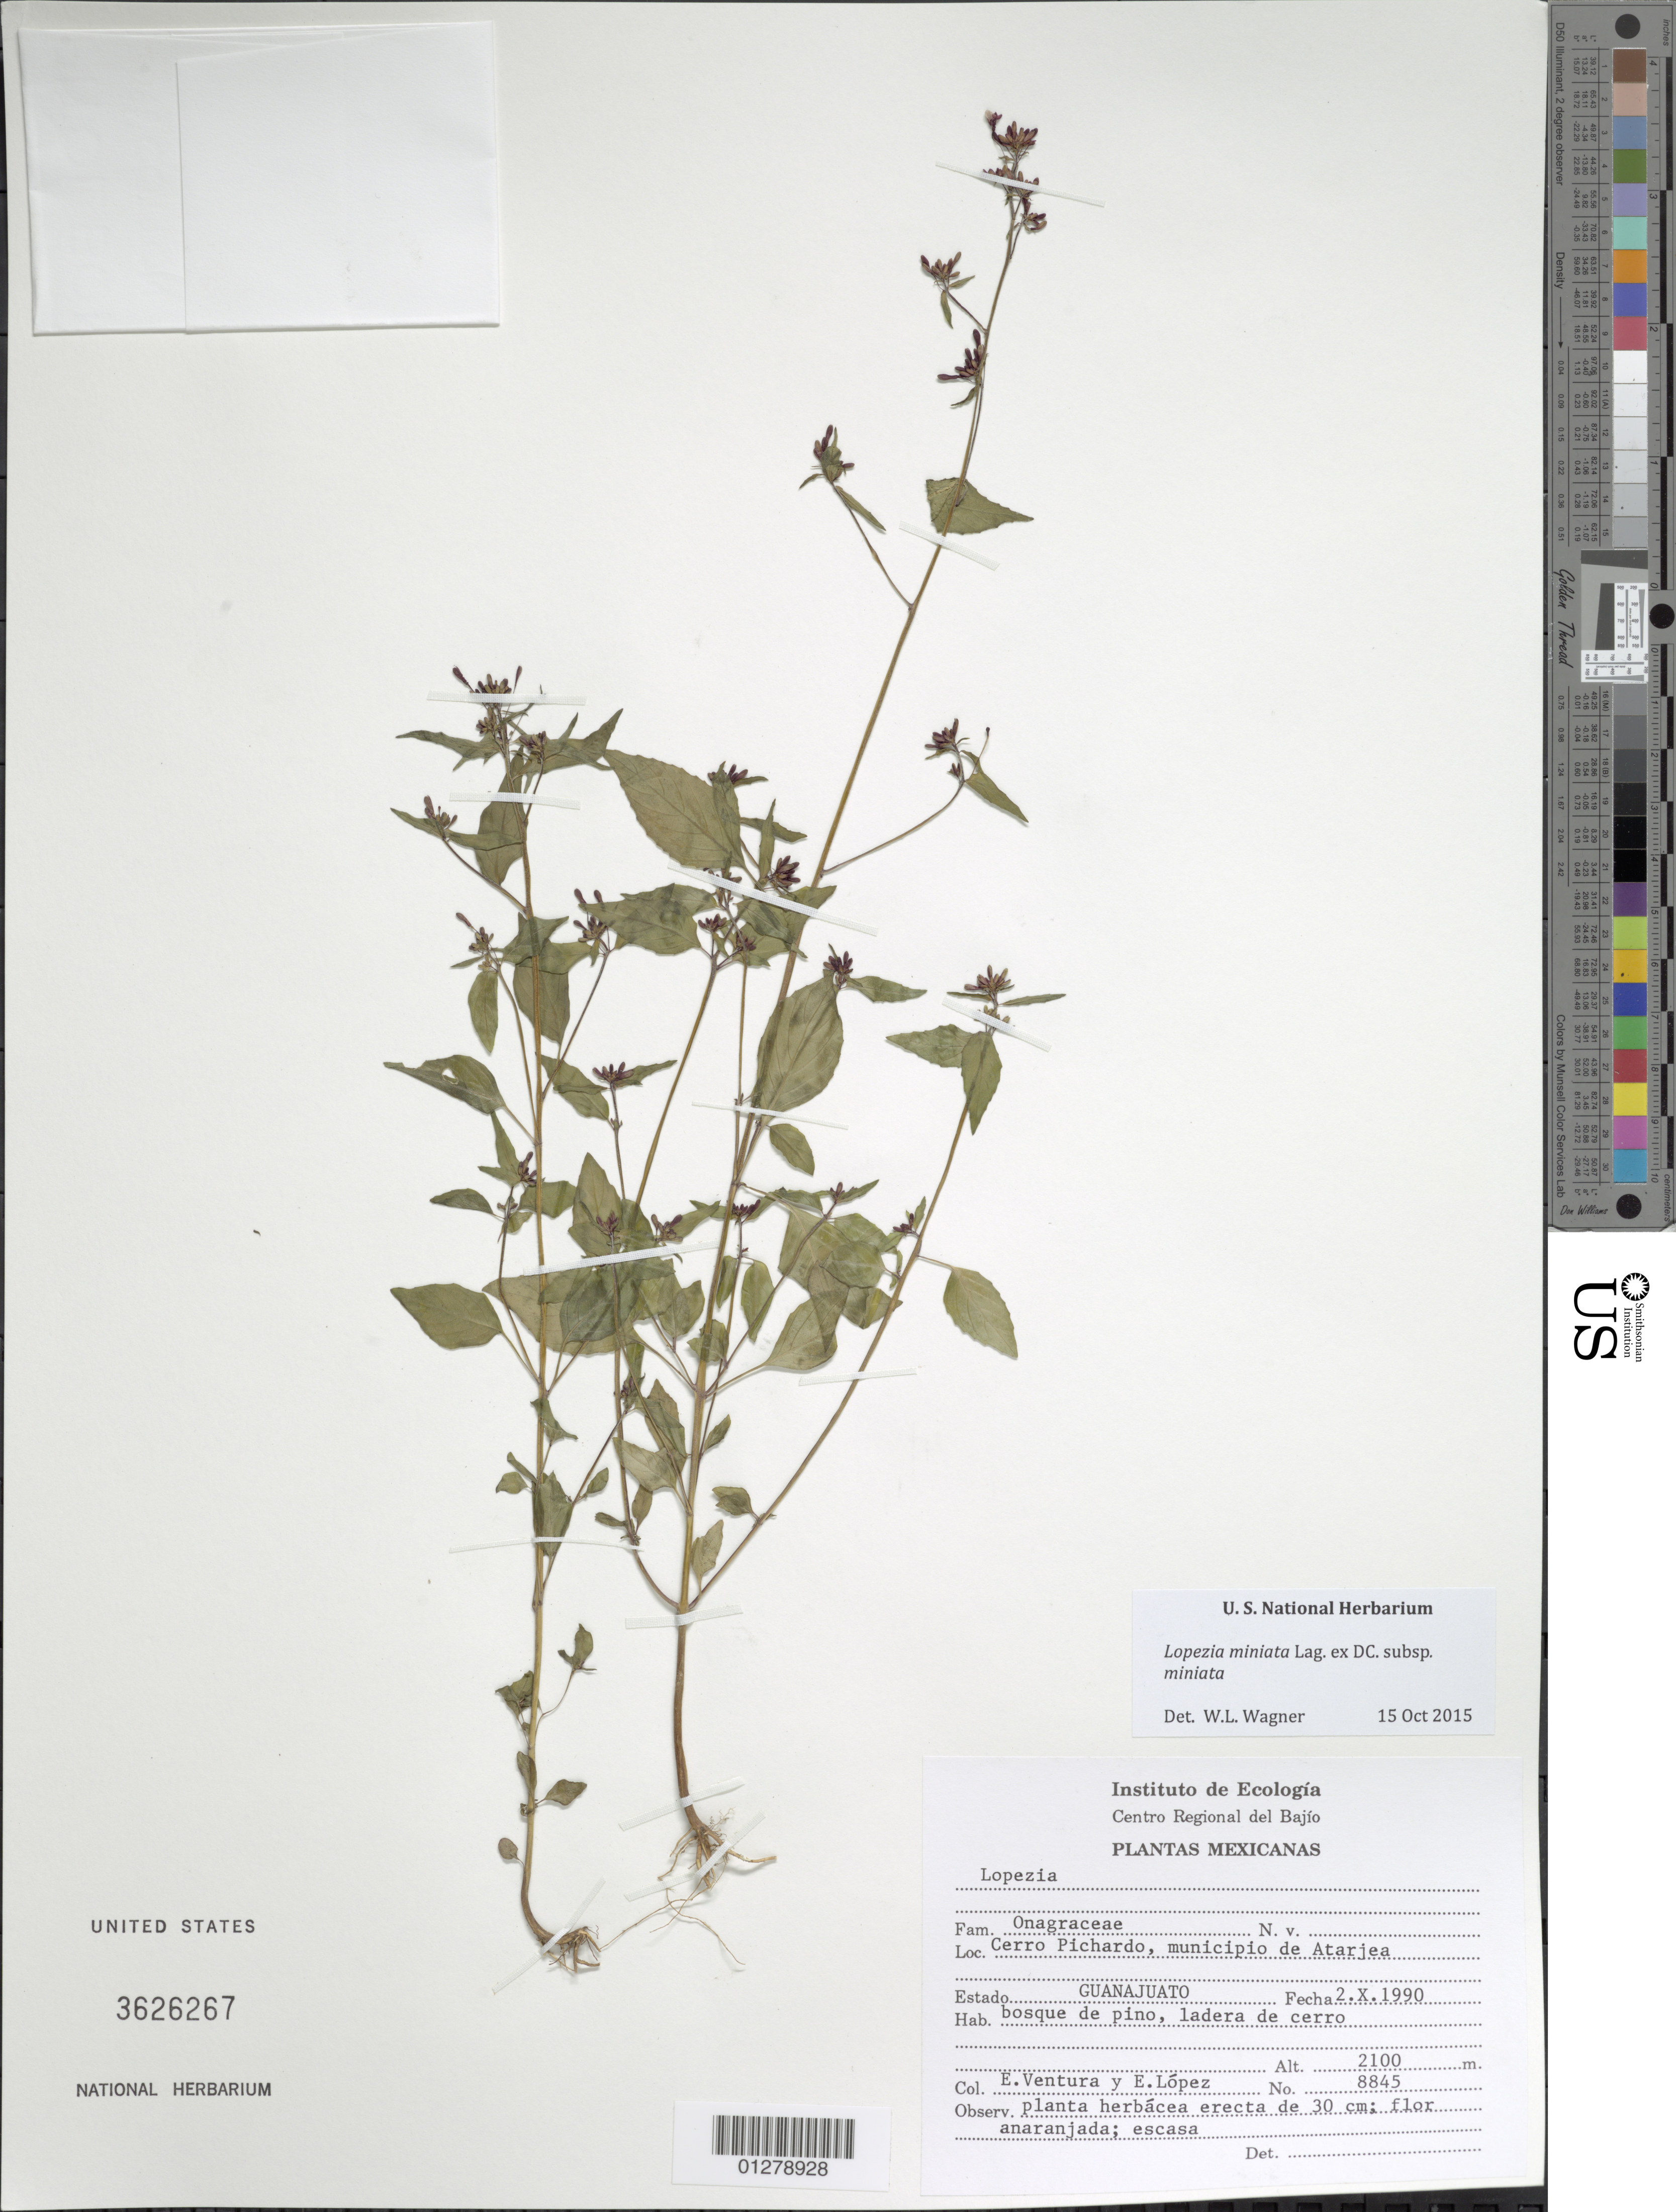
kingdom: Plantae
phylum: Tracheophyta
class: Magnoliopsida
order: Myrtales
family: Onagraceae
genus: Lopezia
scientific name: Lopezia miniata subsp. miniata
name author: Lag. ex DC.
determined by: Wagner, W. L., (BOT), Smithsonian Institution - National Museum of Natural History (UNITED STATES)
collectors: E. Ventura & E. López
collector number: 8845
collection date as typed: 2.X..1990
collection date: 1990-10-02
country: Mexico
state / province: Guanajuato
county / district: Atarjea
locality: Cerro Pichardo.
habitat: Bosque de pino, ladera de cerro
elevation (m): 2100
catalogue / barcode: US 3626267